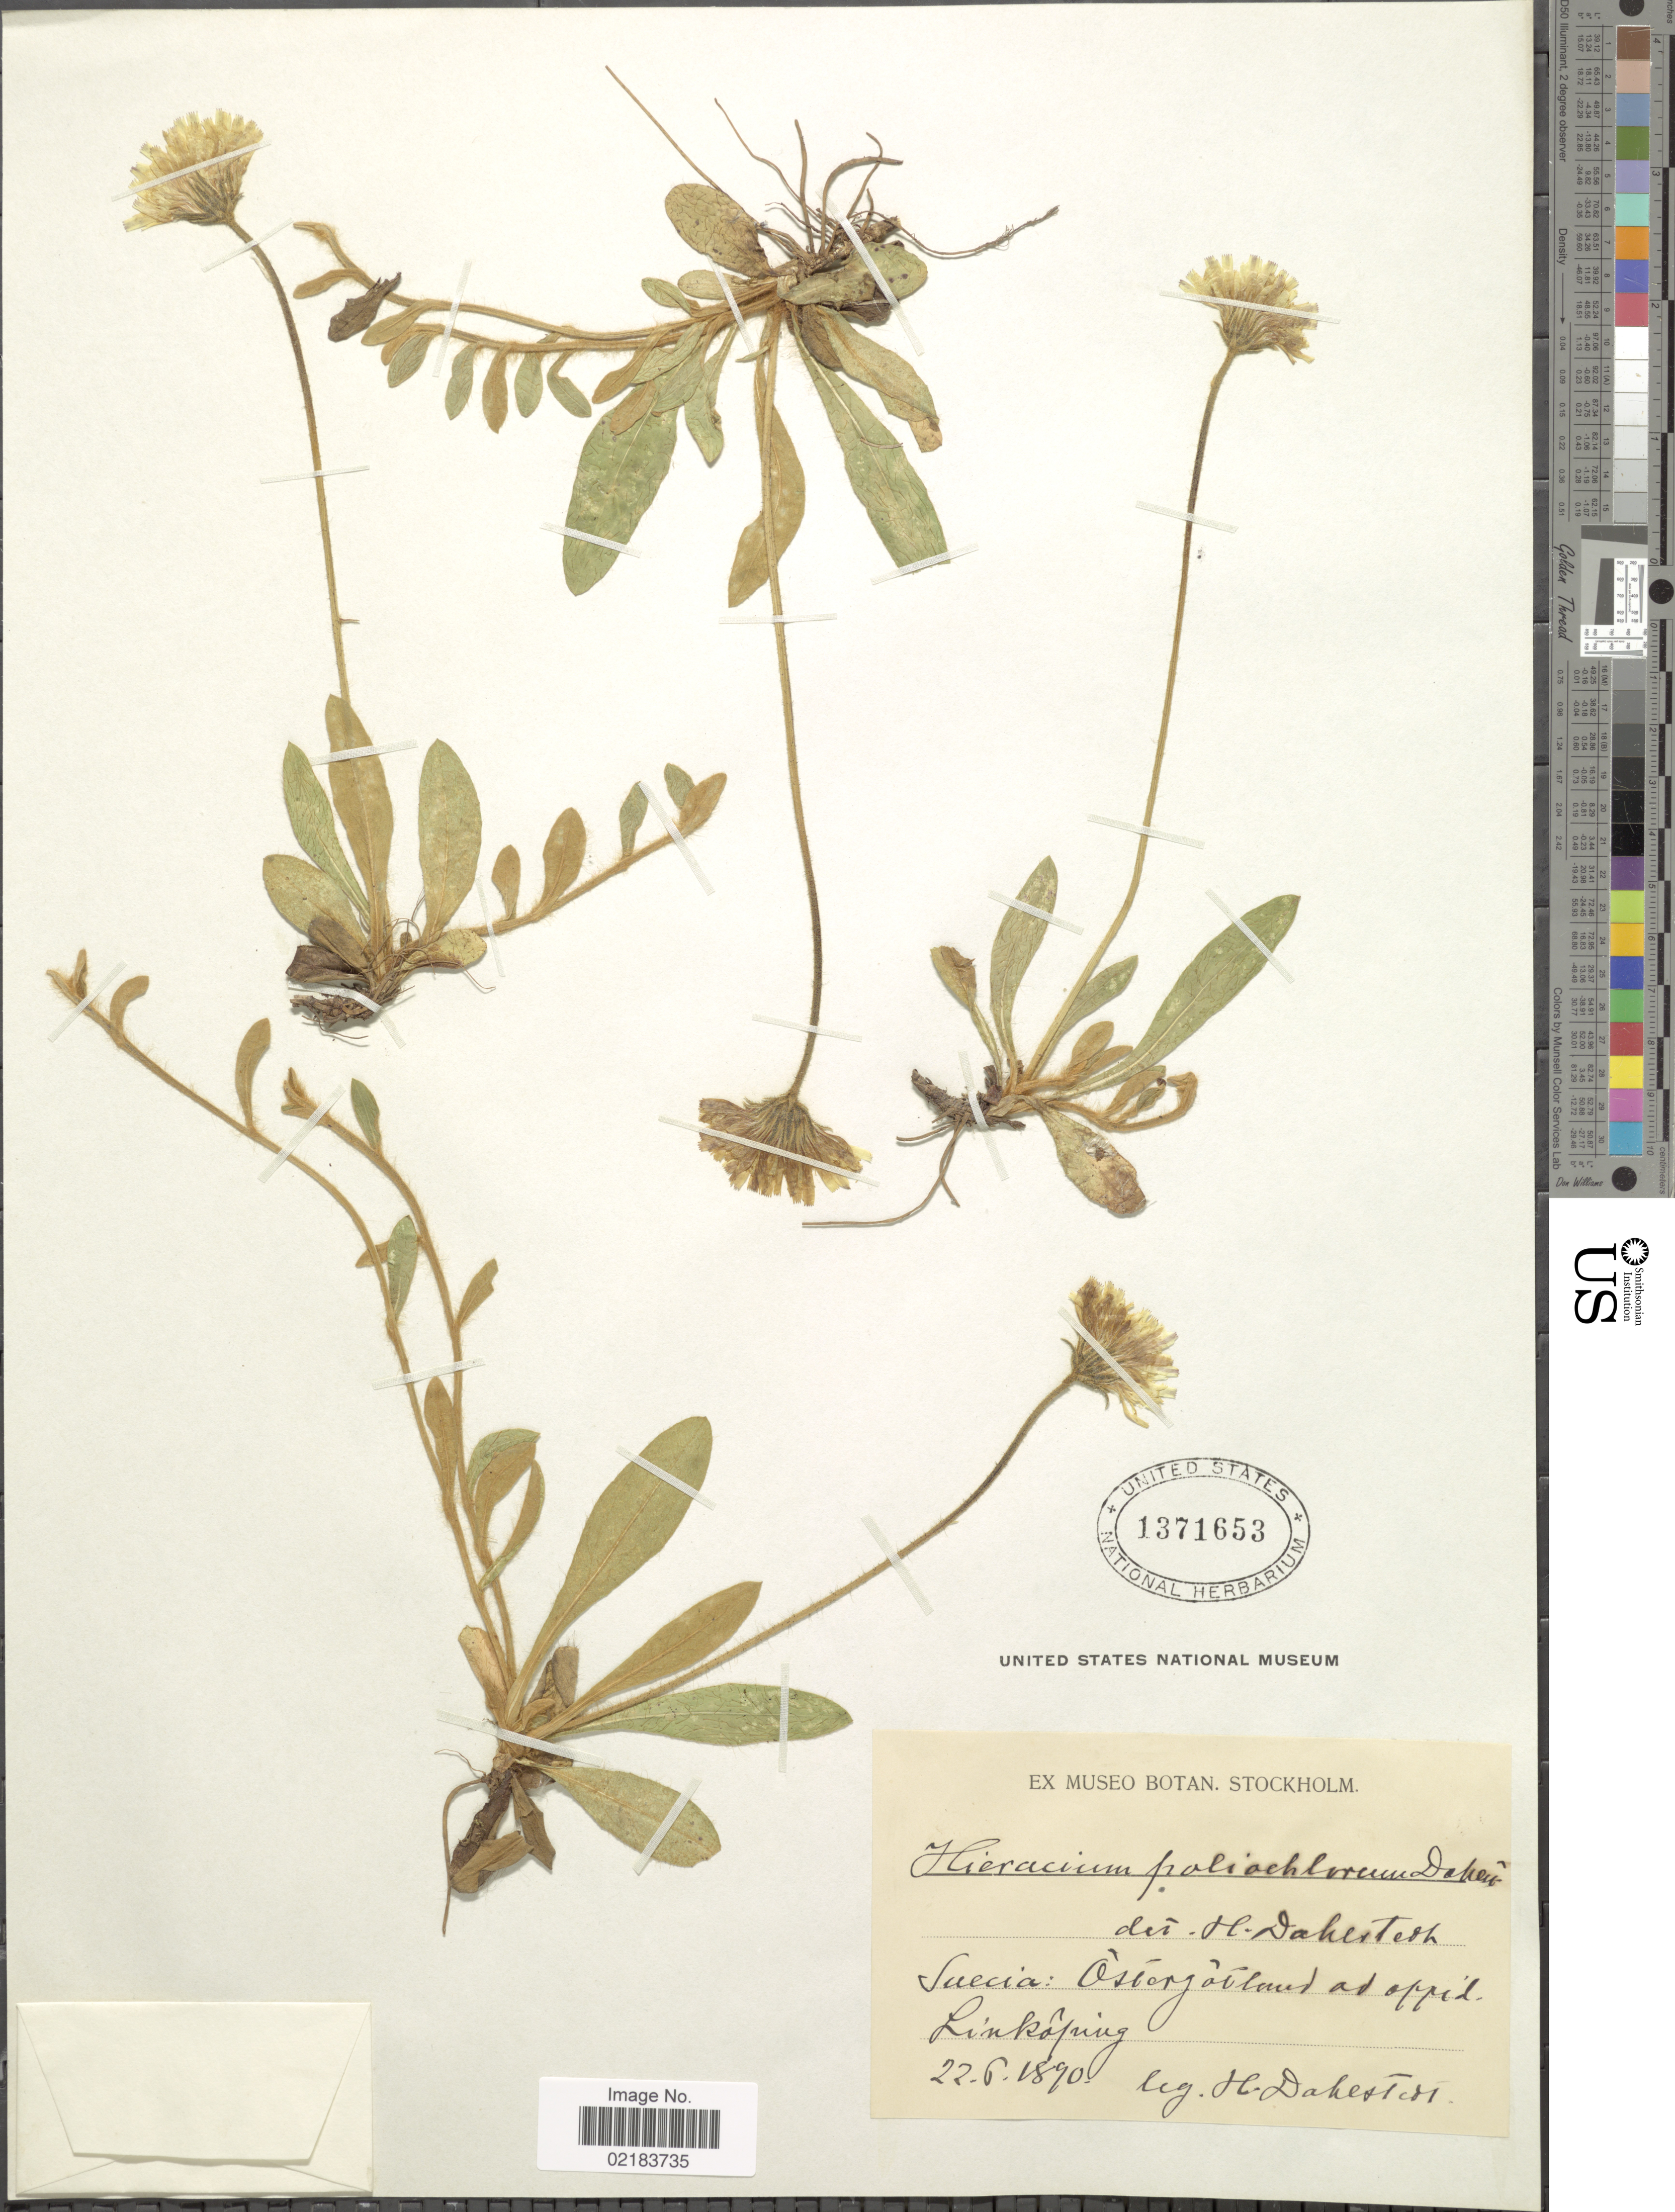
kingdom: Plantae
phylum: Tracheophyta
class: Magnoliopsida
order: Asterales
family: Asteraceae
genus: Hieracium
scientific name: Hieracium poliochlorum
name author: Dahlst.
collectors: H. G. Dahlstedt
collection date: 1890-06-22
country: Sweden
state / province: Östergötland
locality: Suecia: Ostergótland ad oppid. Linkôping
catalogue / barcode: US 1371653